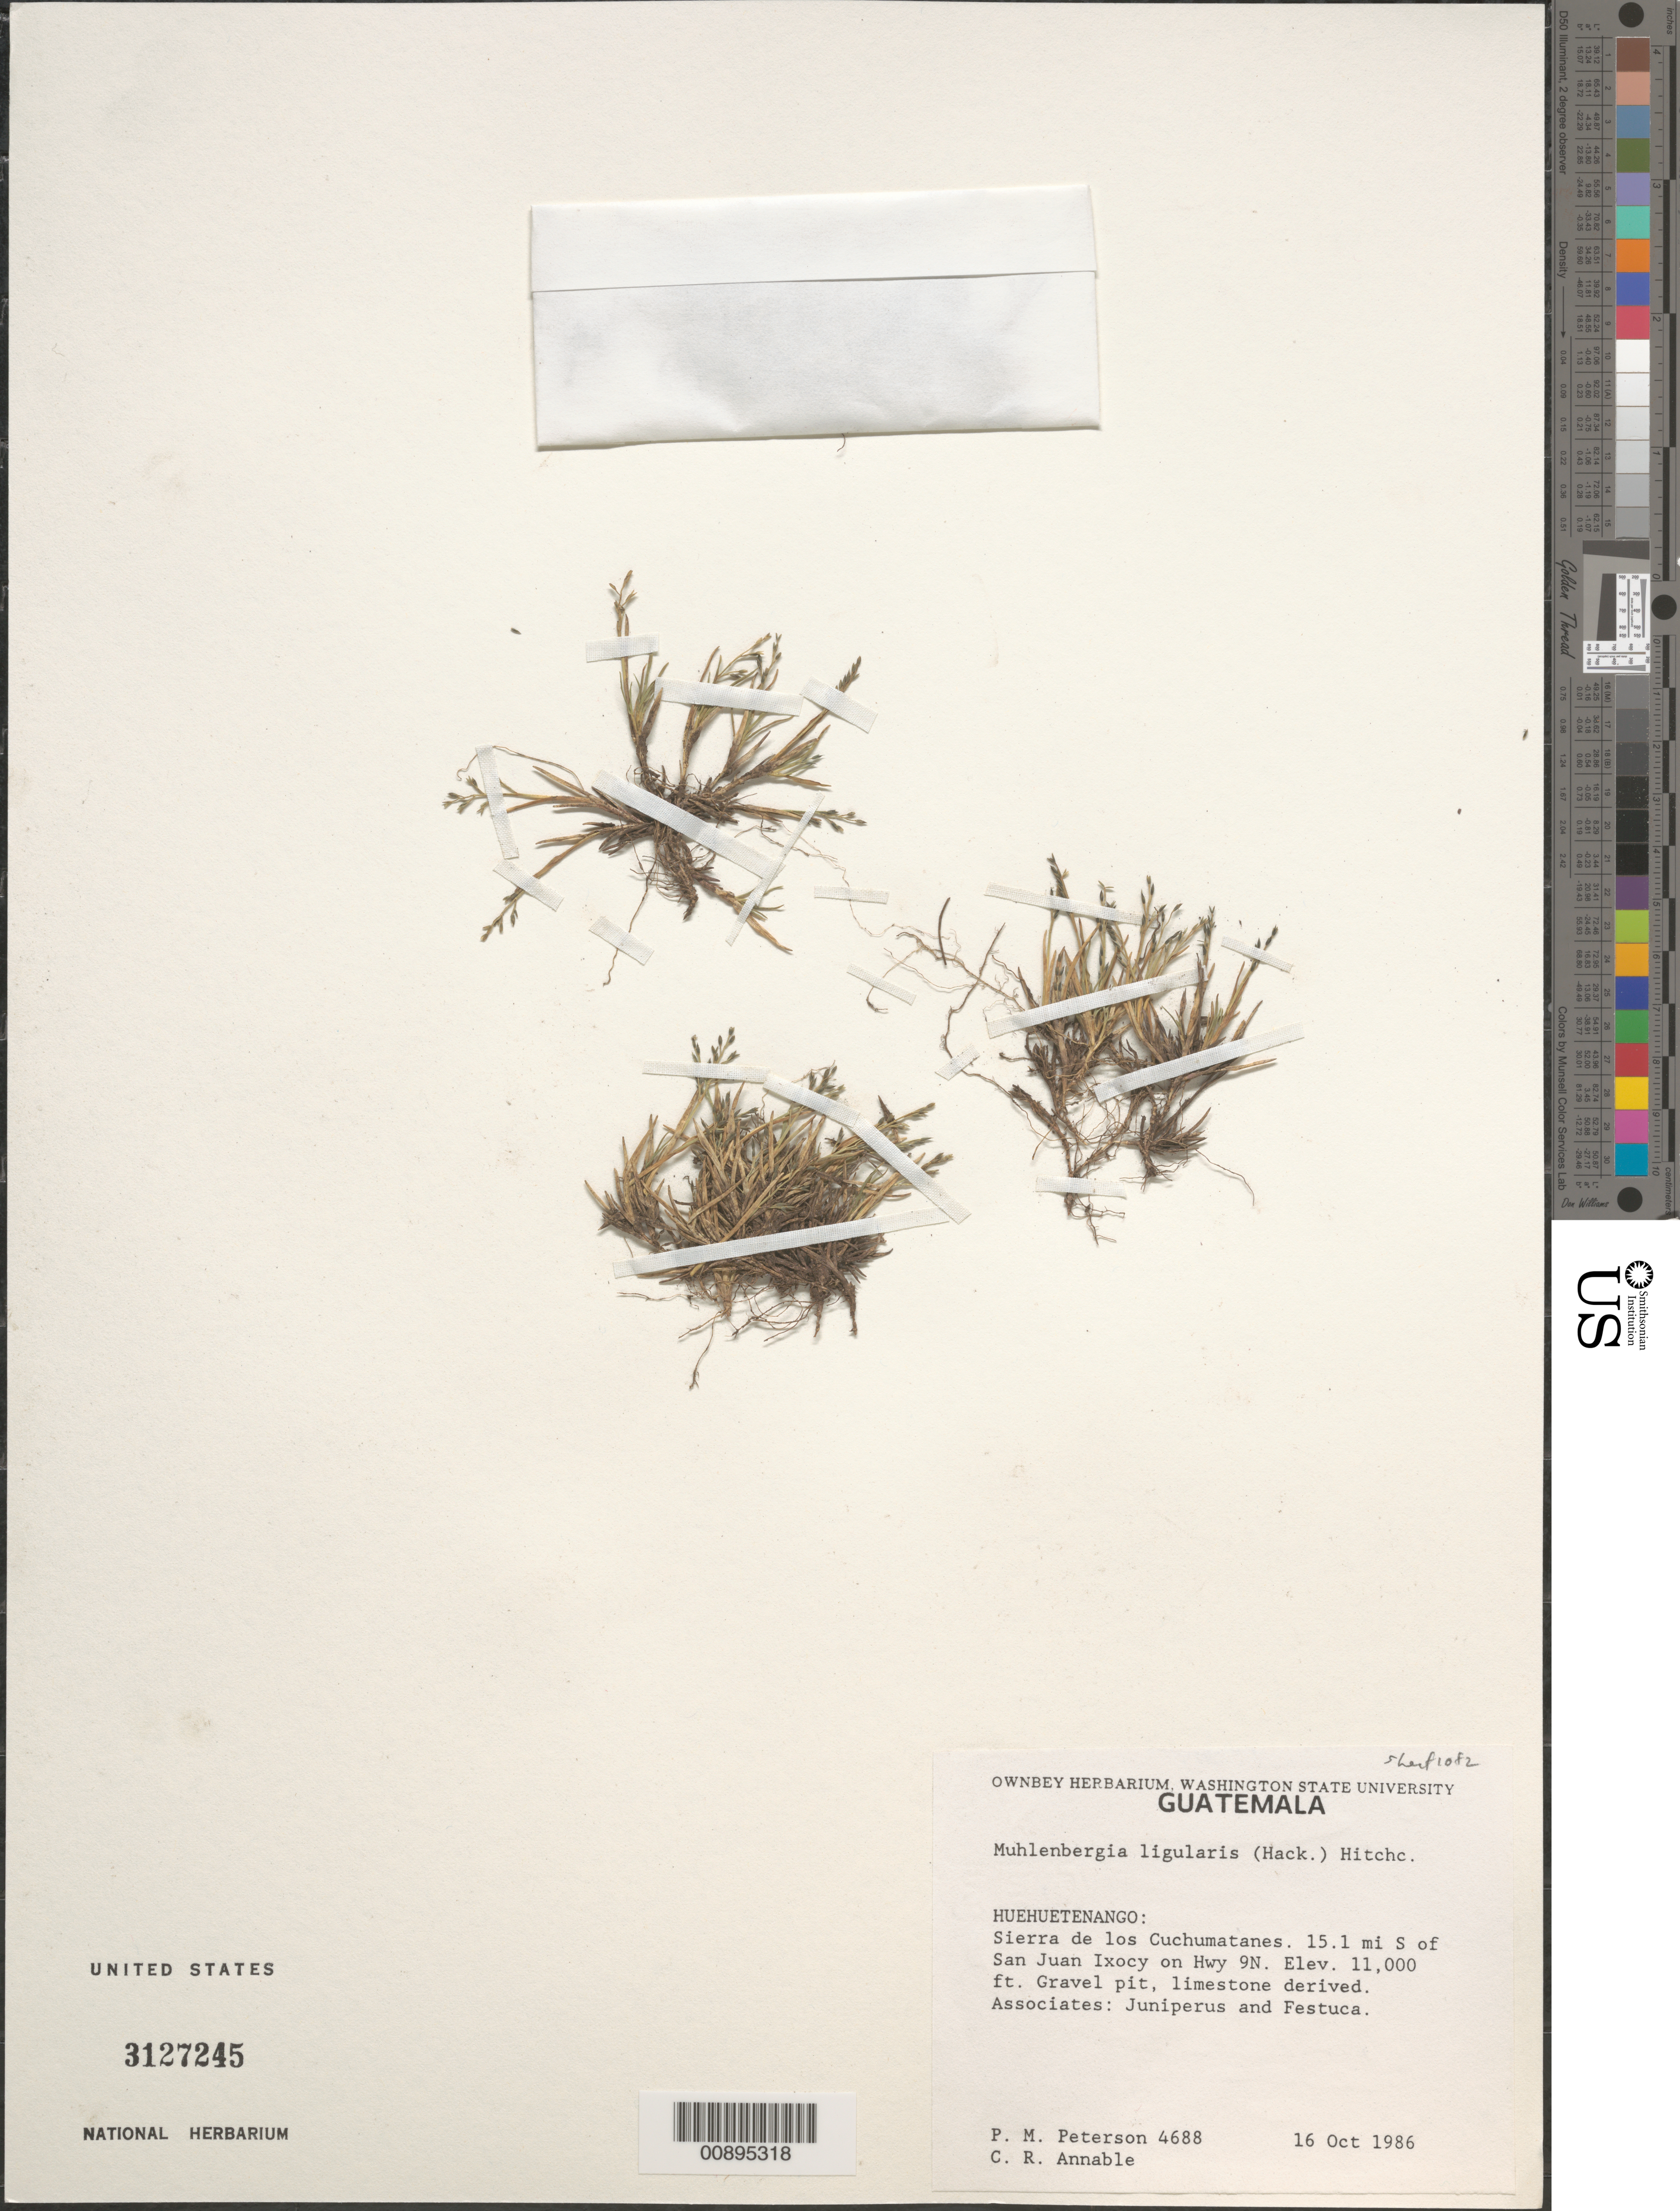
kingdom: Plantae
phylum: Tracheophyta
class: Liliopsida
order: Poales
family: Poaceae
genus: Muhlenbergia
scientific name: Muhlenbergia ligularis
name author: (Hack.) Hitchc.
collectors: P. M. Peterson & C. R. Annable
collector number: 04688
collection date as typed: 16 Oct 1986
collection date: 1986-10-16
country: Guatemala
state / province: Huehuetenango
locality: Sierra de las Cuchumatanes, 15.1 miles South of San Juan Ixcoy on Hwy 9N.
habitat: Gravel pit derived from limestone, associated with Juniperus and Festuca.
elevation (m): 3353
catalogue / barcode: US 3127245